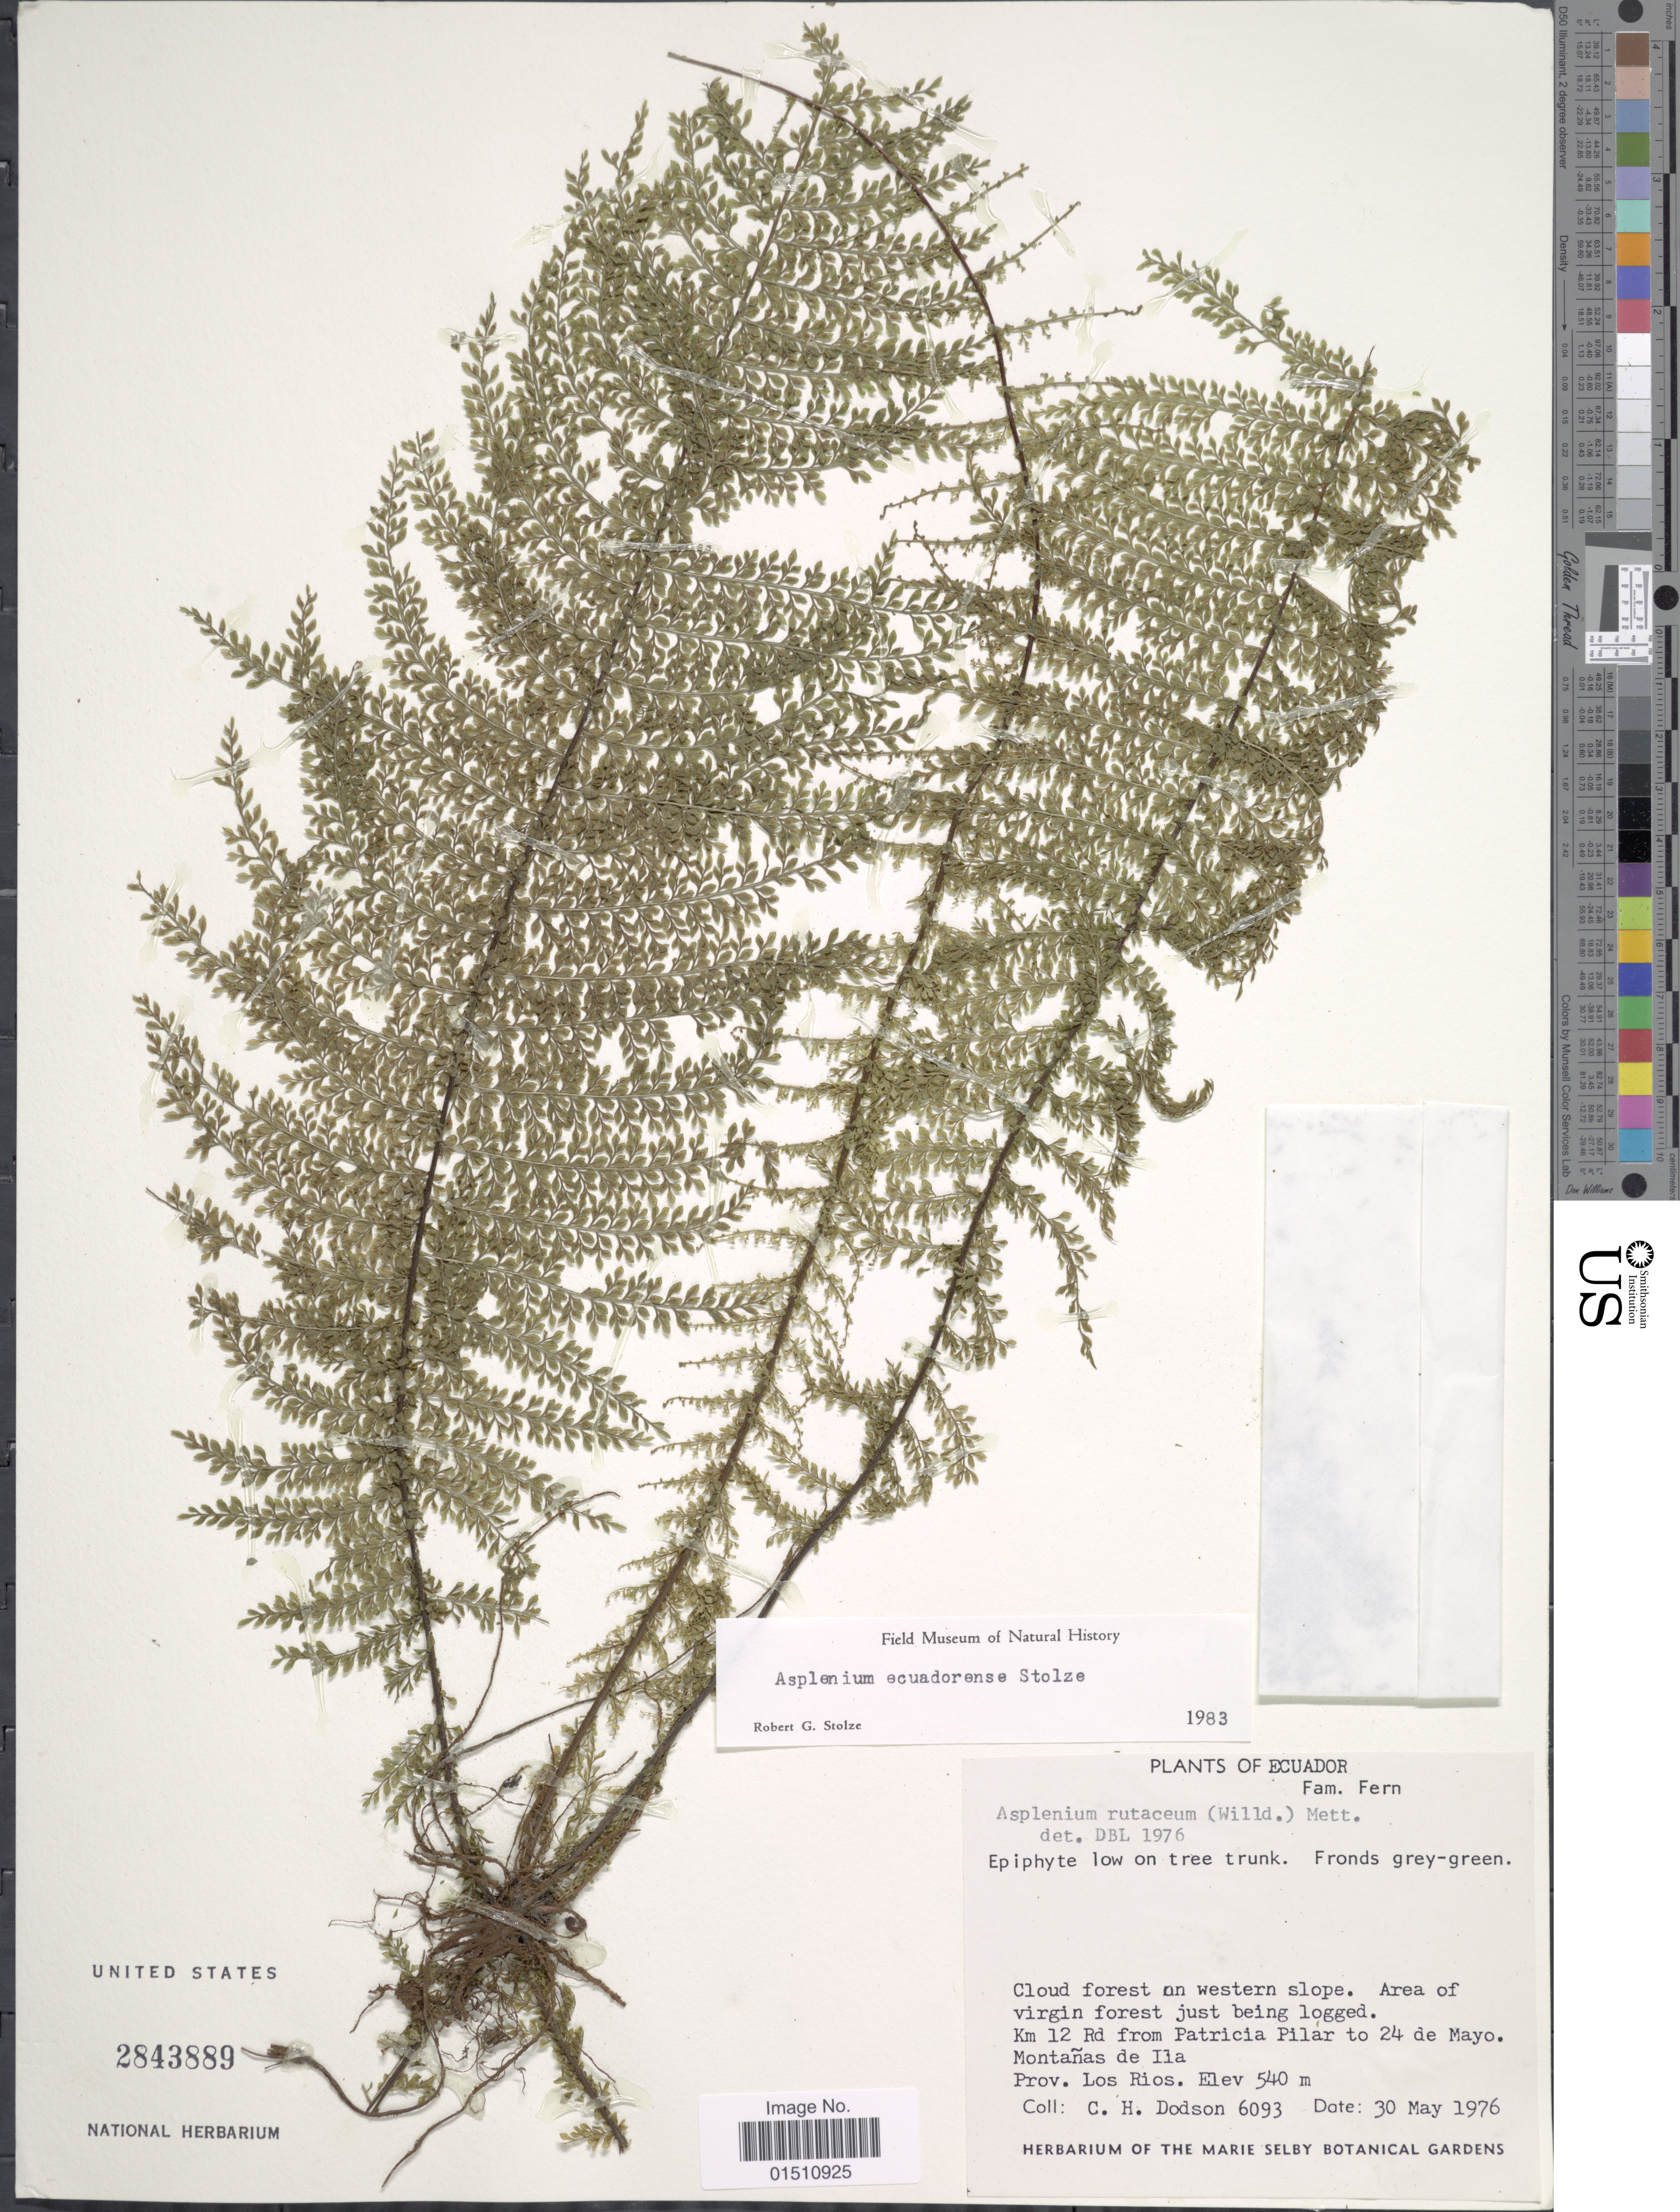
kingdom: Plantae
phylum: Tracheophyta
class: Polypodiopsida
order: Polypodiales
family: Aspleniaceae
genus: Asplenium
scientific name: Asplenium ecuadorense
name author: Stolze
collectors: C. H. Dodson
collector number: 6093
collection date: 1976-05-30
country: Ecuador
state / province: Los Ríos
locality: Ecuador, Km 12 Rd from Patricia Pilar to 24 de Mayo. Montañas de Ila.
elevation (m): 540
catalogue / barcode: US 2843889